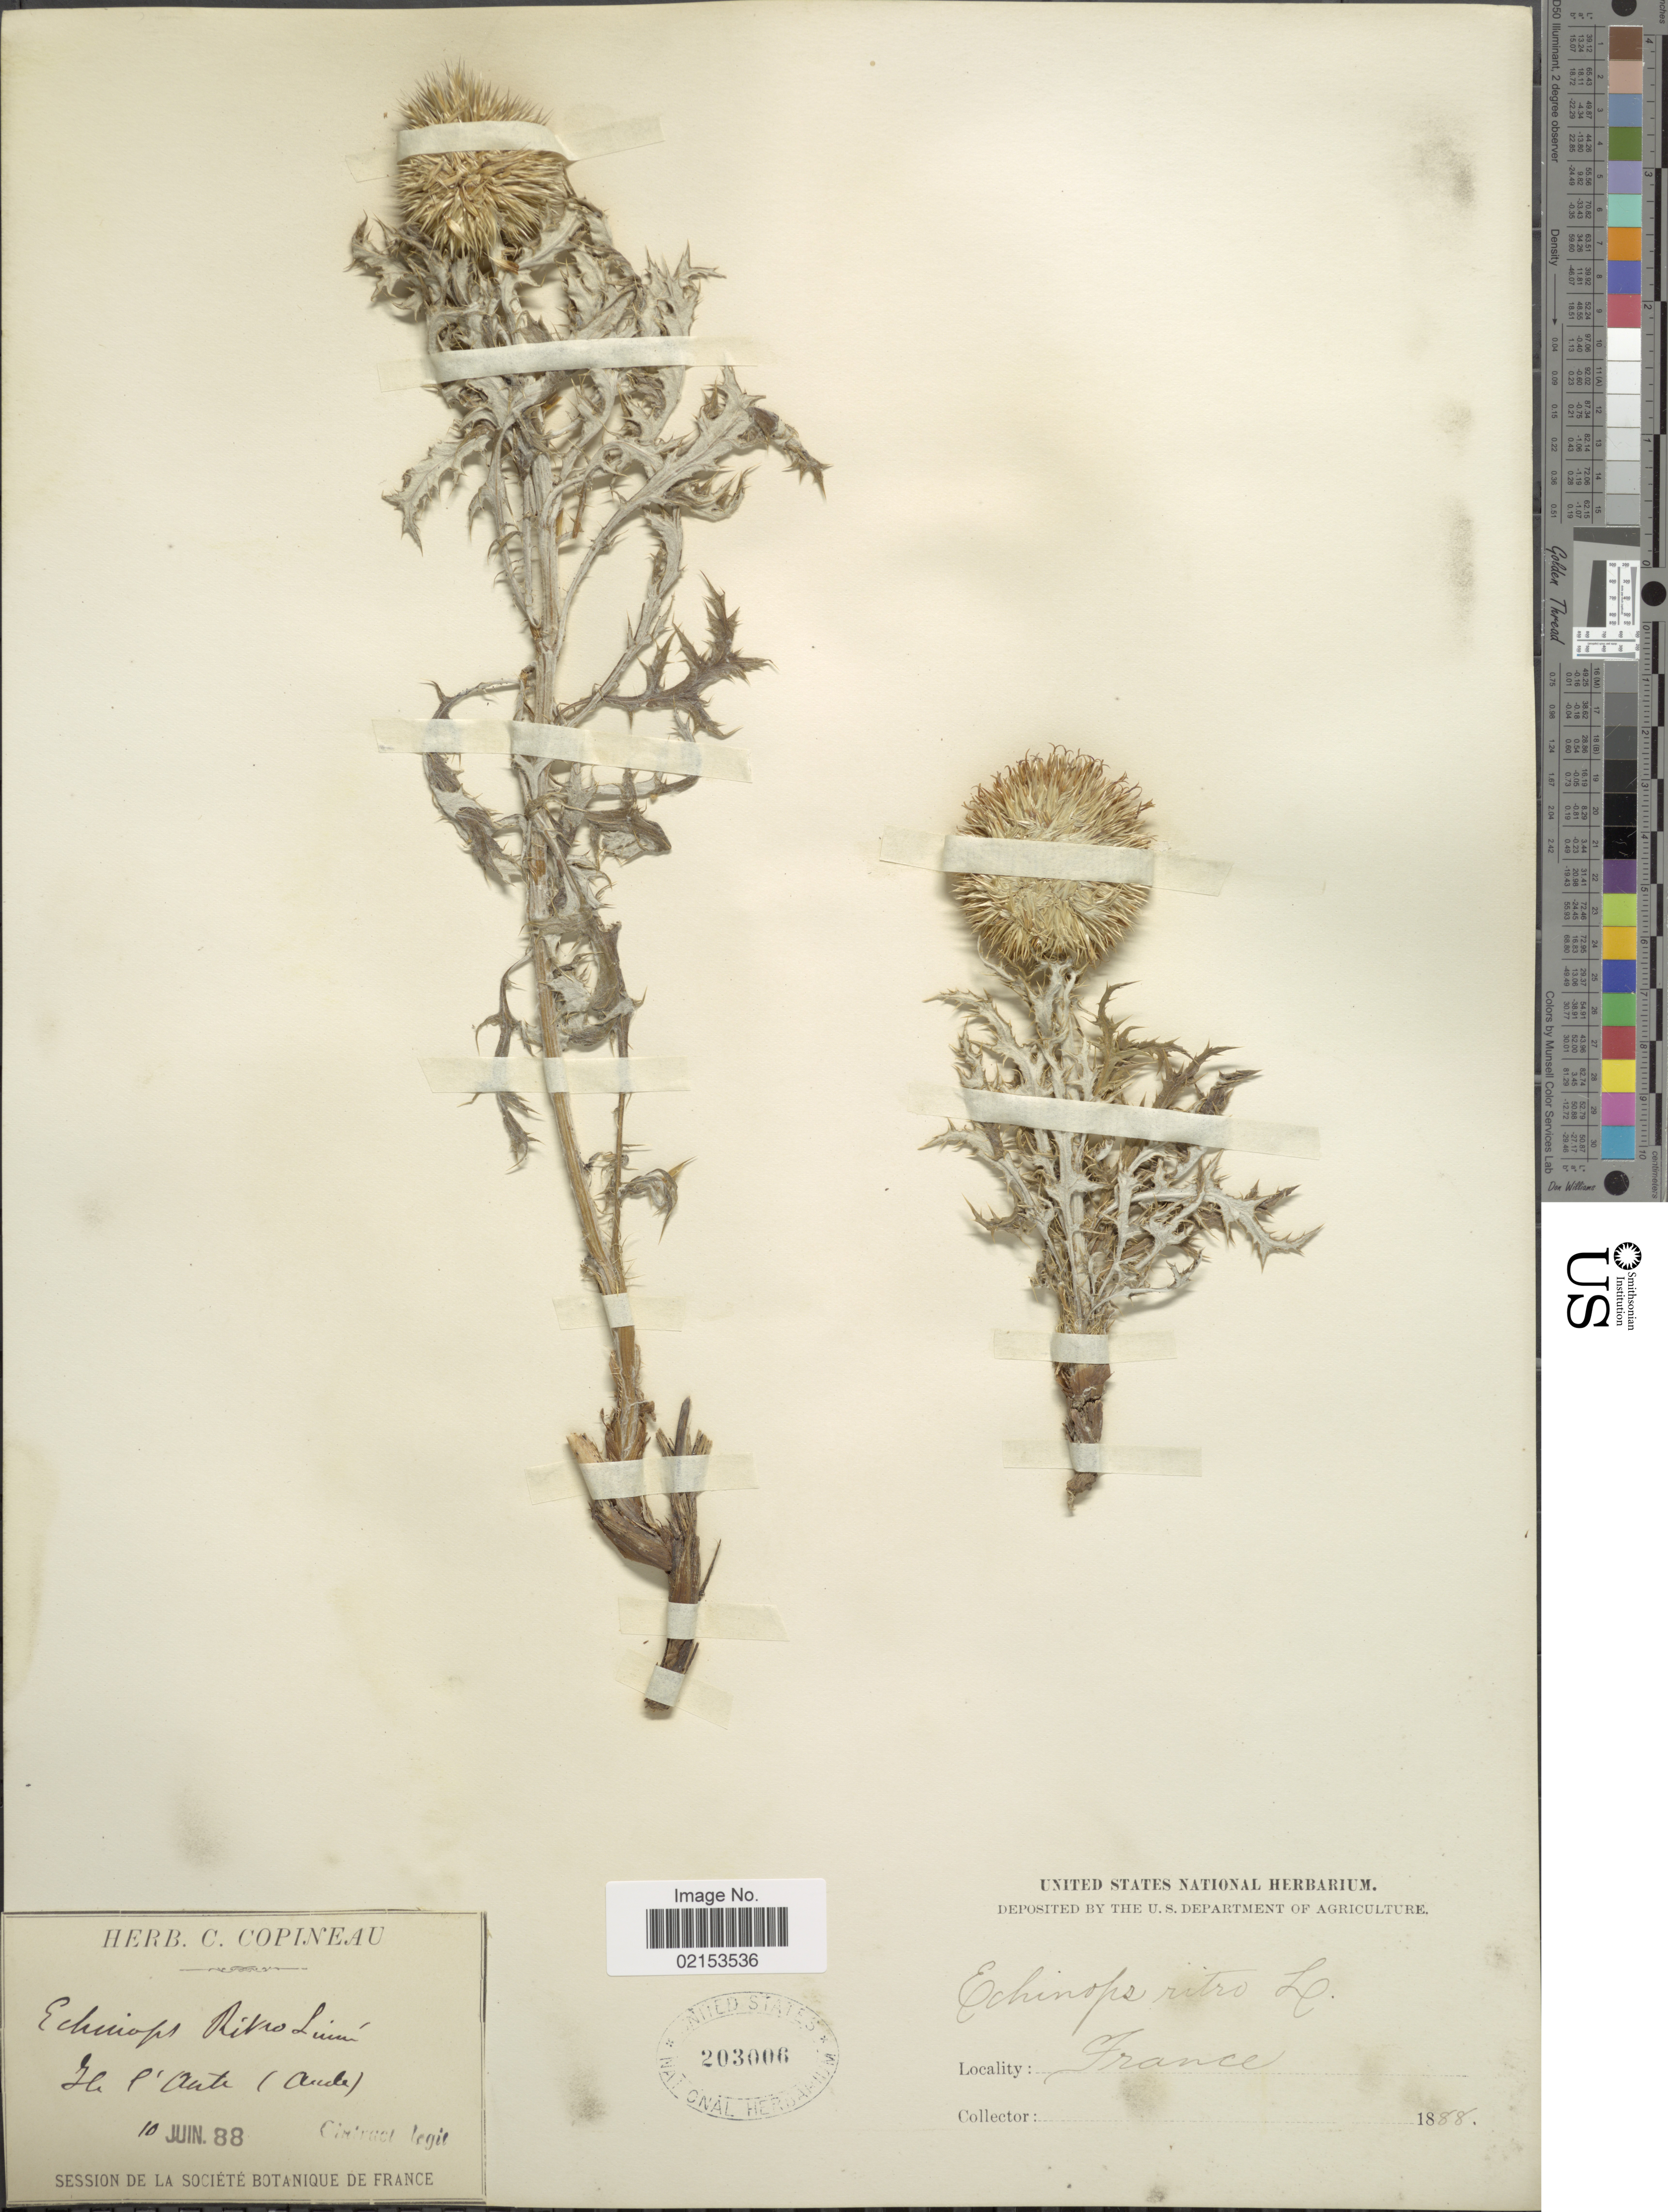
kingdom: Plantae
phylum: Tracheophyta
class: Magnoliopsida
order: Asterales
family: Asteraceae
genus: Echinops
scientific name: Echinops ritro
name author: L.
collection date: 1888-06-10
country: France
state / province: Occitanie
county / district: Aude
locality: Ile de l'Aute (Aude)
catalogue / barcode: US 203006